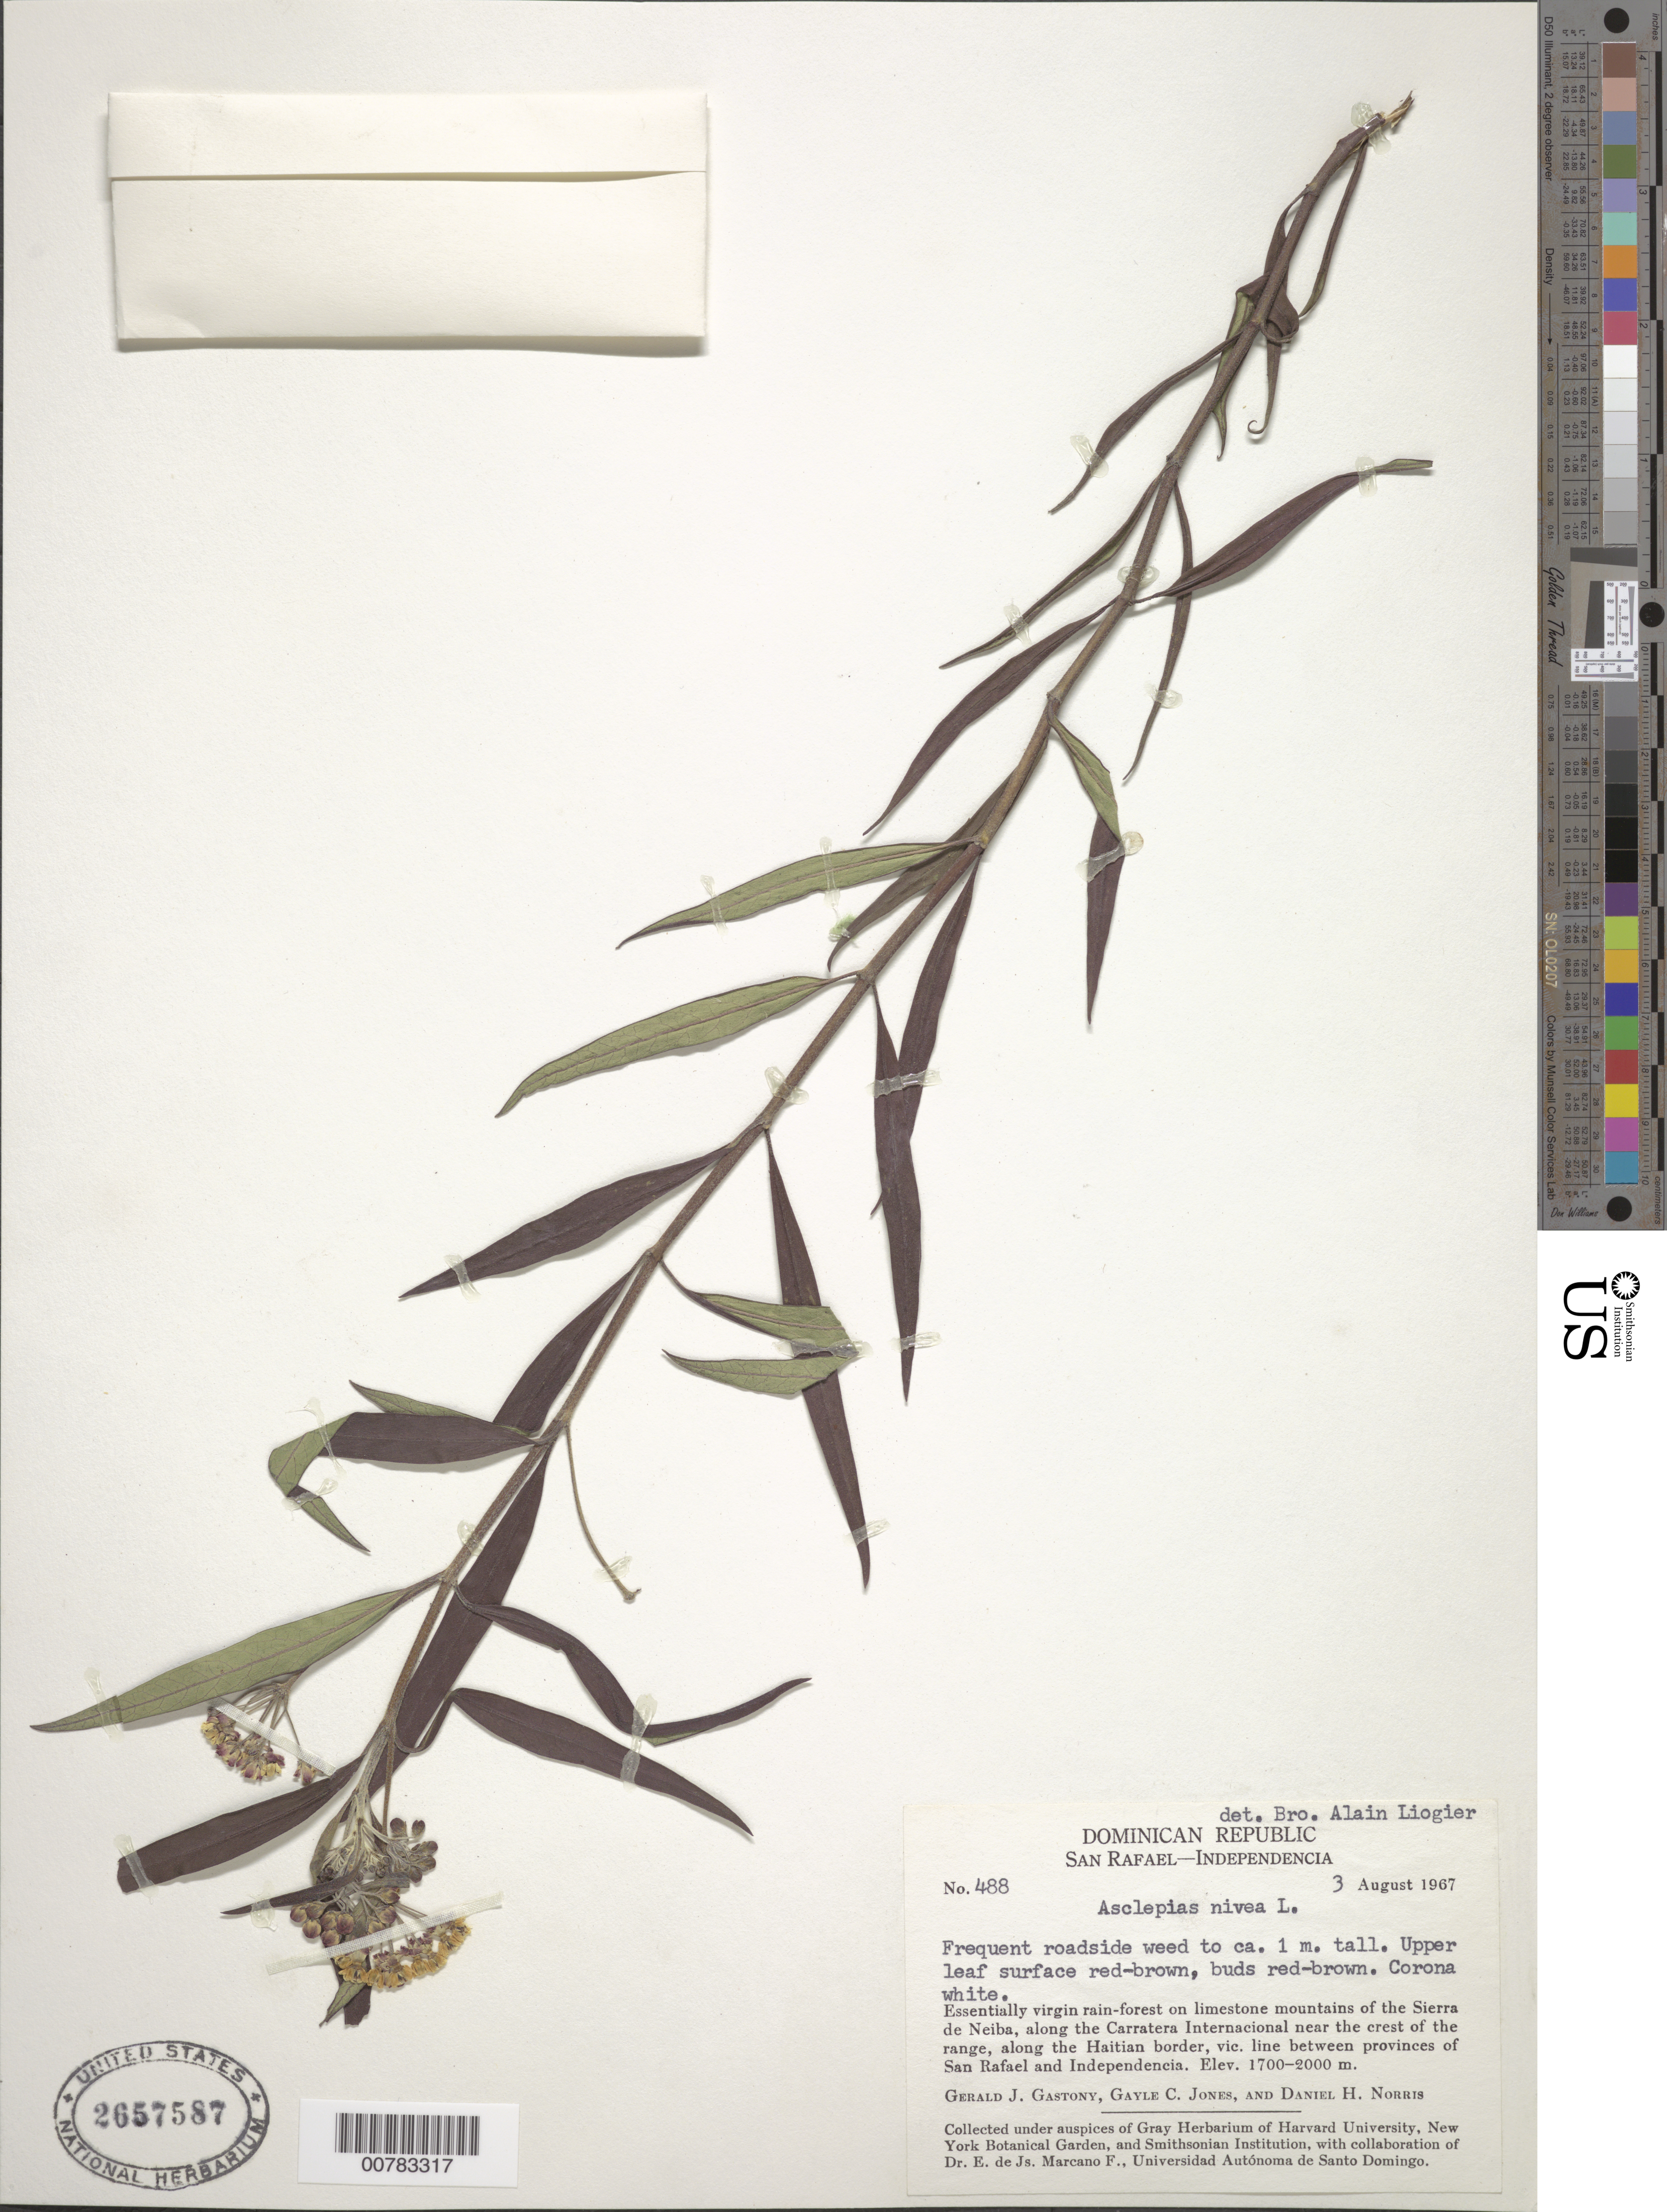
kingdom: Plantae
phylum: Tracheophyta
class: Magnoliopsida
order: Gentianales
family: Apocynaceae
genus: Asclepias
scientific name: Asclepias nivea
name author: L.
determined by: Liogier, Alain H.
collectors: G. Gastony, G. C. Jones & D. H. Norris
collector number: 488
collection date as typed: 03 Aug 1967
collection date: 1967-08-03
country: Dominican Republic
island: Hispaniola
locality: Vic. Line between provinces of San Rafael and Independencia, mountains of the Sierra de Neiba, along the Carretera Internacional near the crest of the range, along the Haitian border.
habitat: Essentially virgin rain-forest on limestone mountains.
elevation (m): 1700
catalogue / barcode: US 2657587